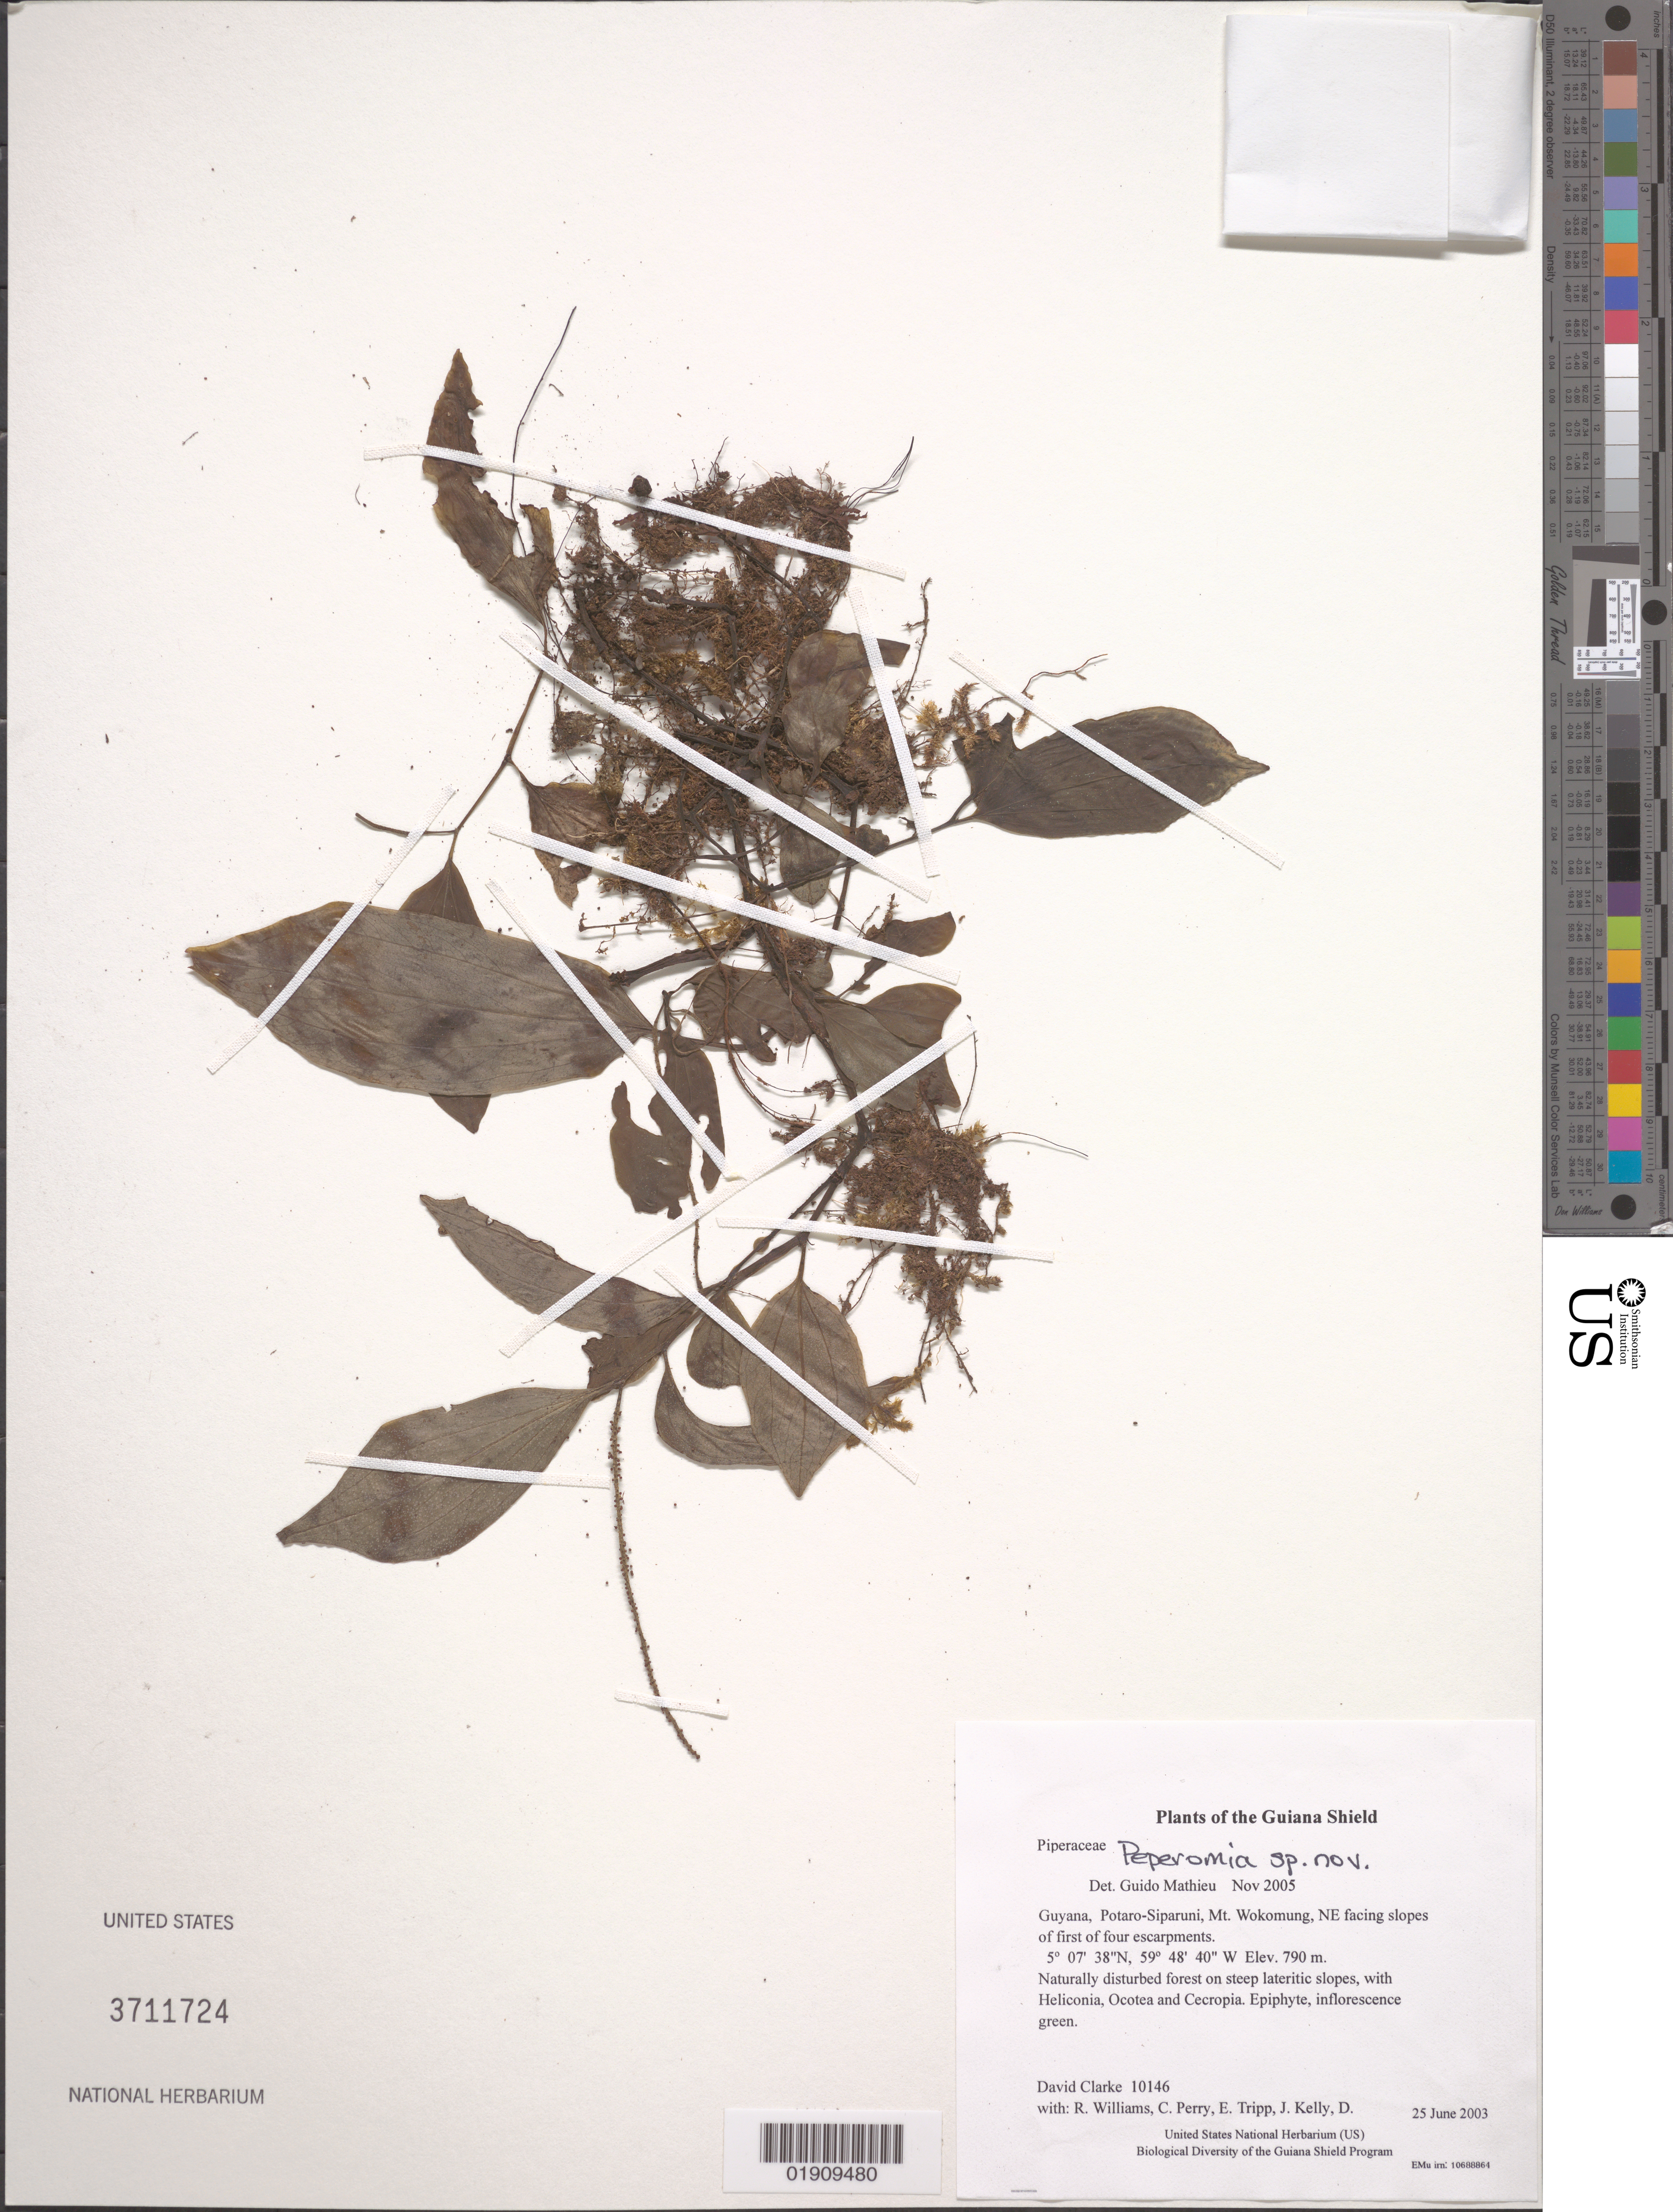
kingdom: Plantae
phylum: Tracheophyta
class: Magnoliopsida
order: Piperales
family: Piperaceae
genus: Peperomia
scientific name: Peperomia sp. nov.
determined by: Mathieu, Guido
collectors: H. D. Clarke, R. Williams, C. Perry, E. Tripp, J. Kelly, D. Gittens & S. R. Stern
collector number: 10146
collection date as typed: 25 June 2003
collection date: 2003-06-25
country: Guyana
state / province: Potaro-Siparuni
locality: Mt. Wokomung, NE facing slopes of first of four escarpments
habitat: Naturally disturbed forest on steep lateritic slopes, with Heliconia, Ocotea and Cecropia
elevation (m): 790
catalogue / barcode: US 3711724